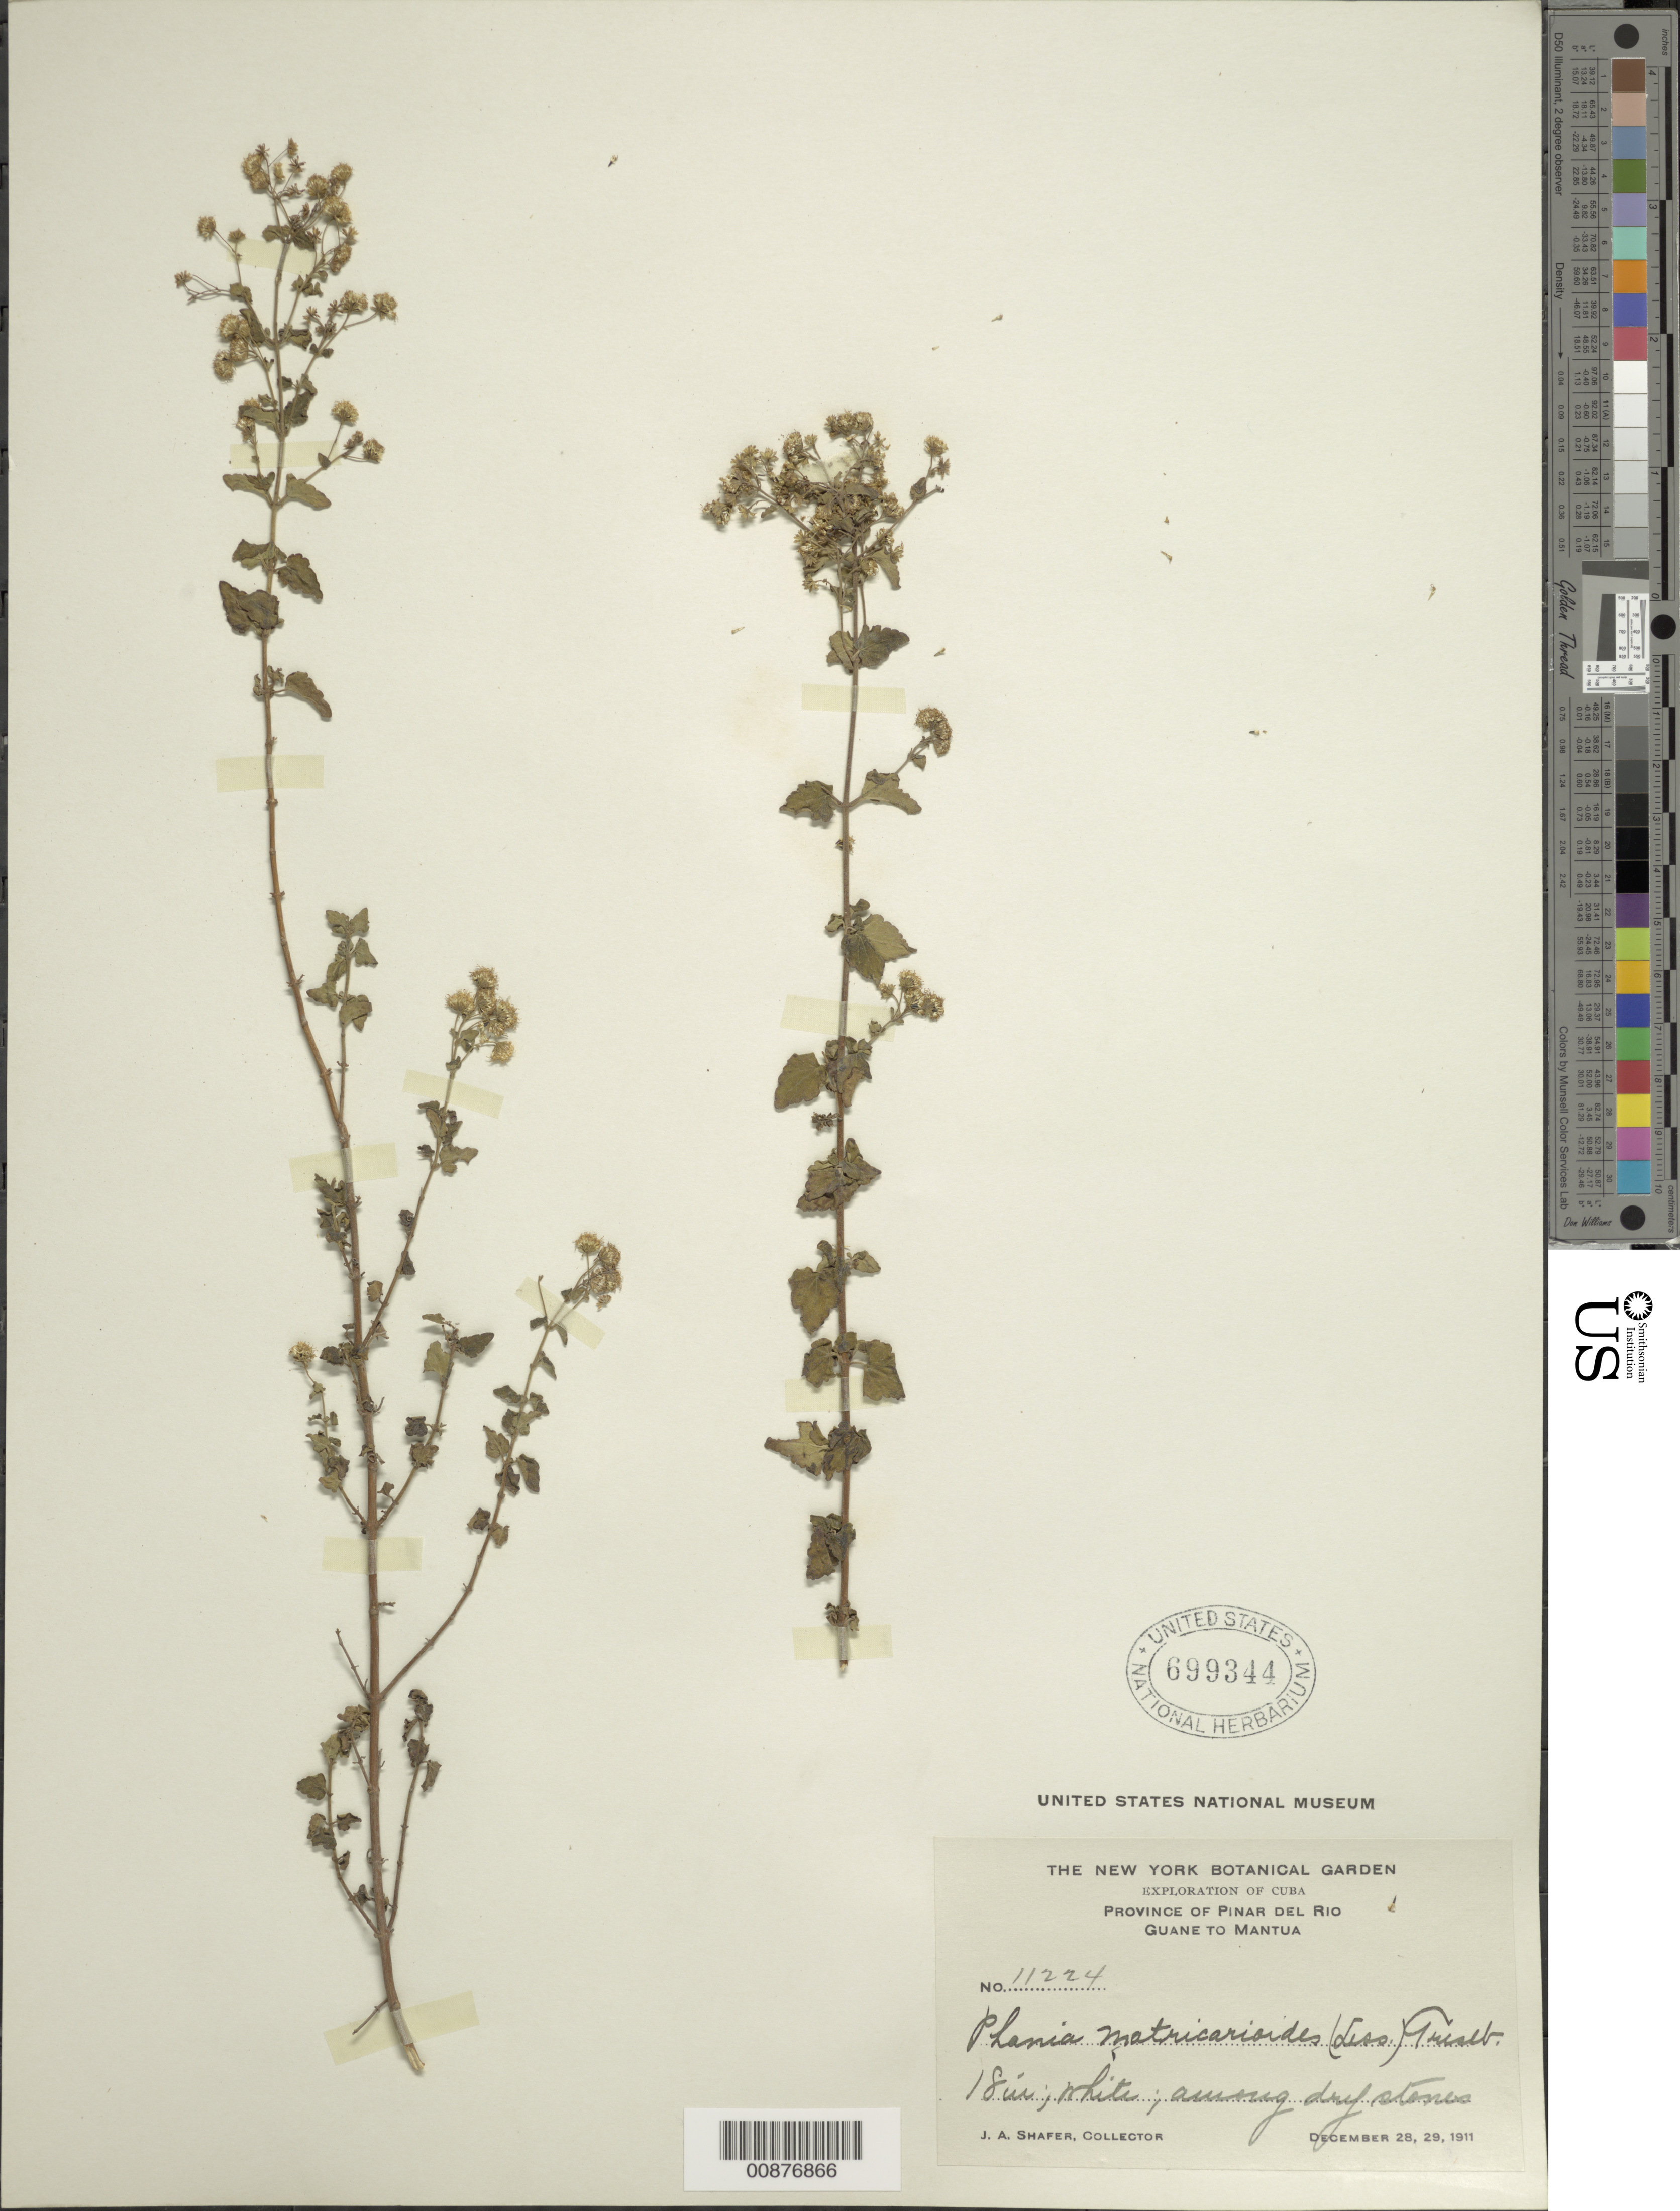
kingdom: Plantae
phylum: Tracheophyta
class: Magnoliopsida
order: Asterales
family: Asteraceae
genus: Phania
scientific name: Phania matricarioides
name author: (Spreng.) Griseb.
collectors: J. A. Shafer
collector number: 11224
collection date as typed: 28 Dec 1911 to 29 Dec 1911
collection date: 1911-12-28/1911-12-29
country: Cuba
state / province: Pinar del Río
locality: Guane to Mantua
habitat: Among dry stones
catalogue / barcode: US 699344